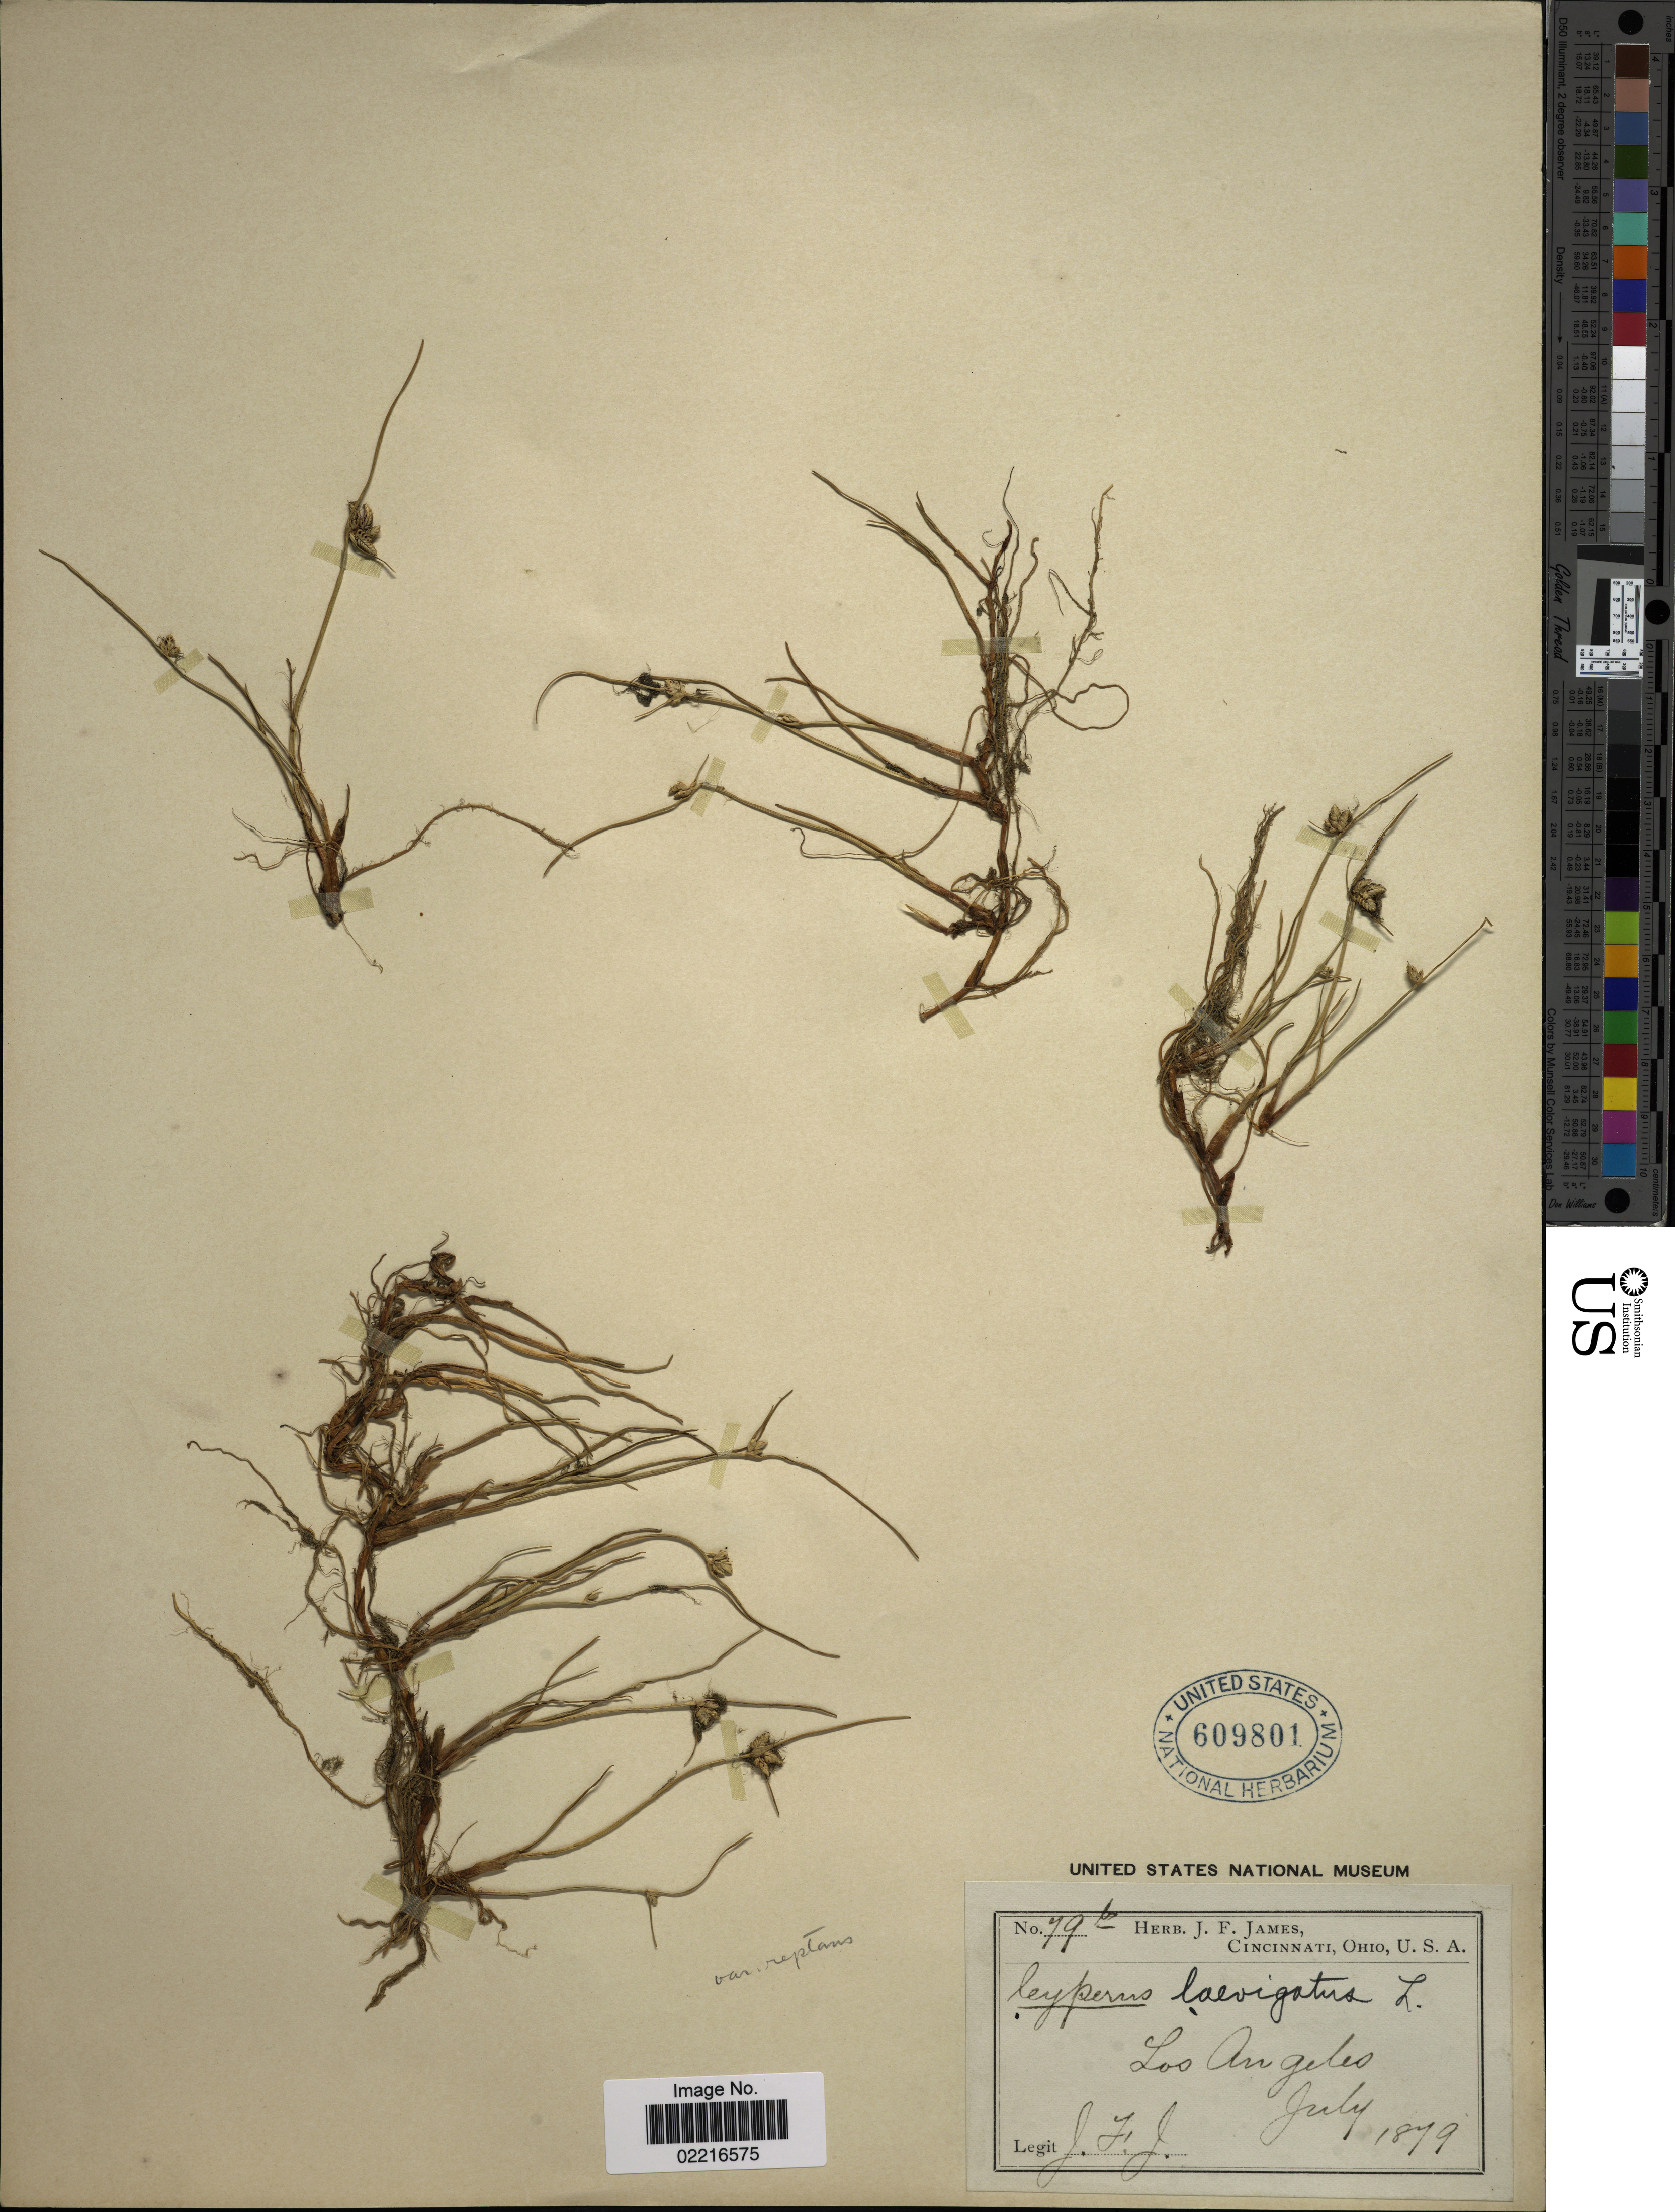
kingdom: Plantae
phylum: Tracheophyta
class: Liliopsida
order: Poales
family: Cyperaceae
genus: Cyperus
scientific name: Cyperus laevigatus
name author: L.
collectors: J. James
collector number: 79b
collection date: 1879-07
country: United States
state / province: California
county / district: Los Angeles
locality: Los Angeles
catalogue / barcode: US 609801